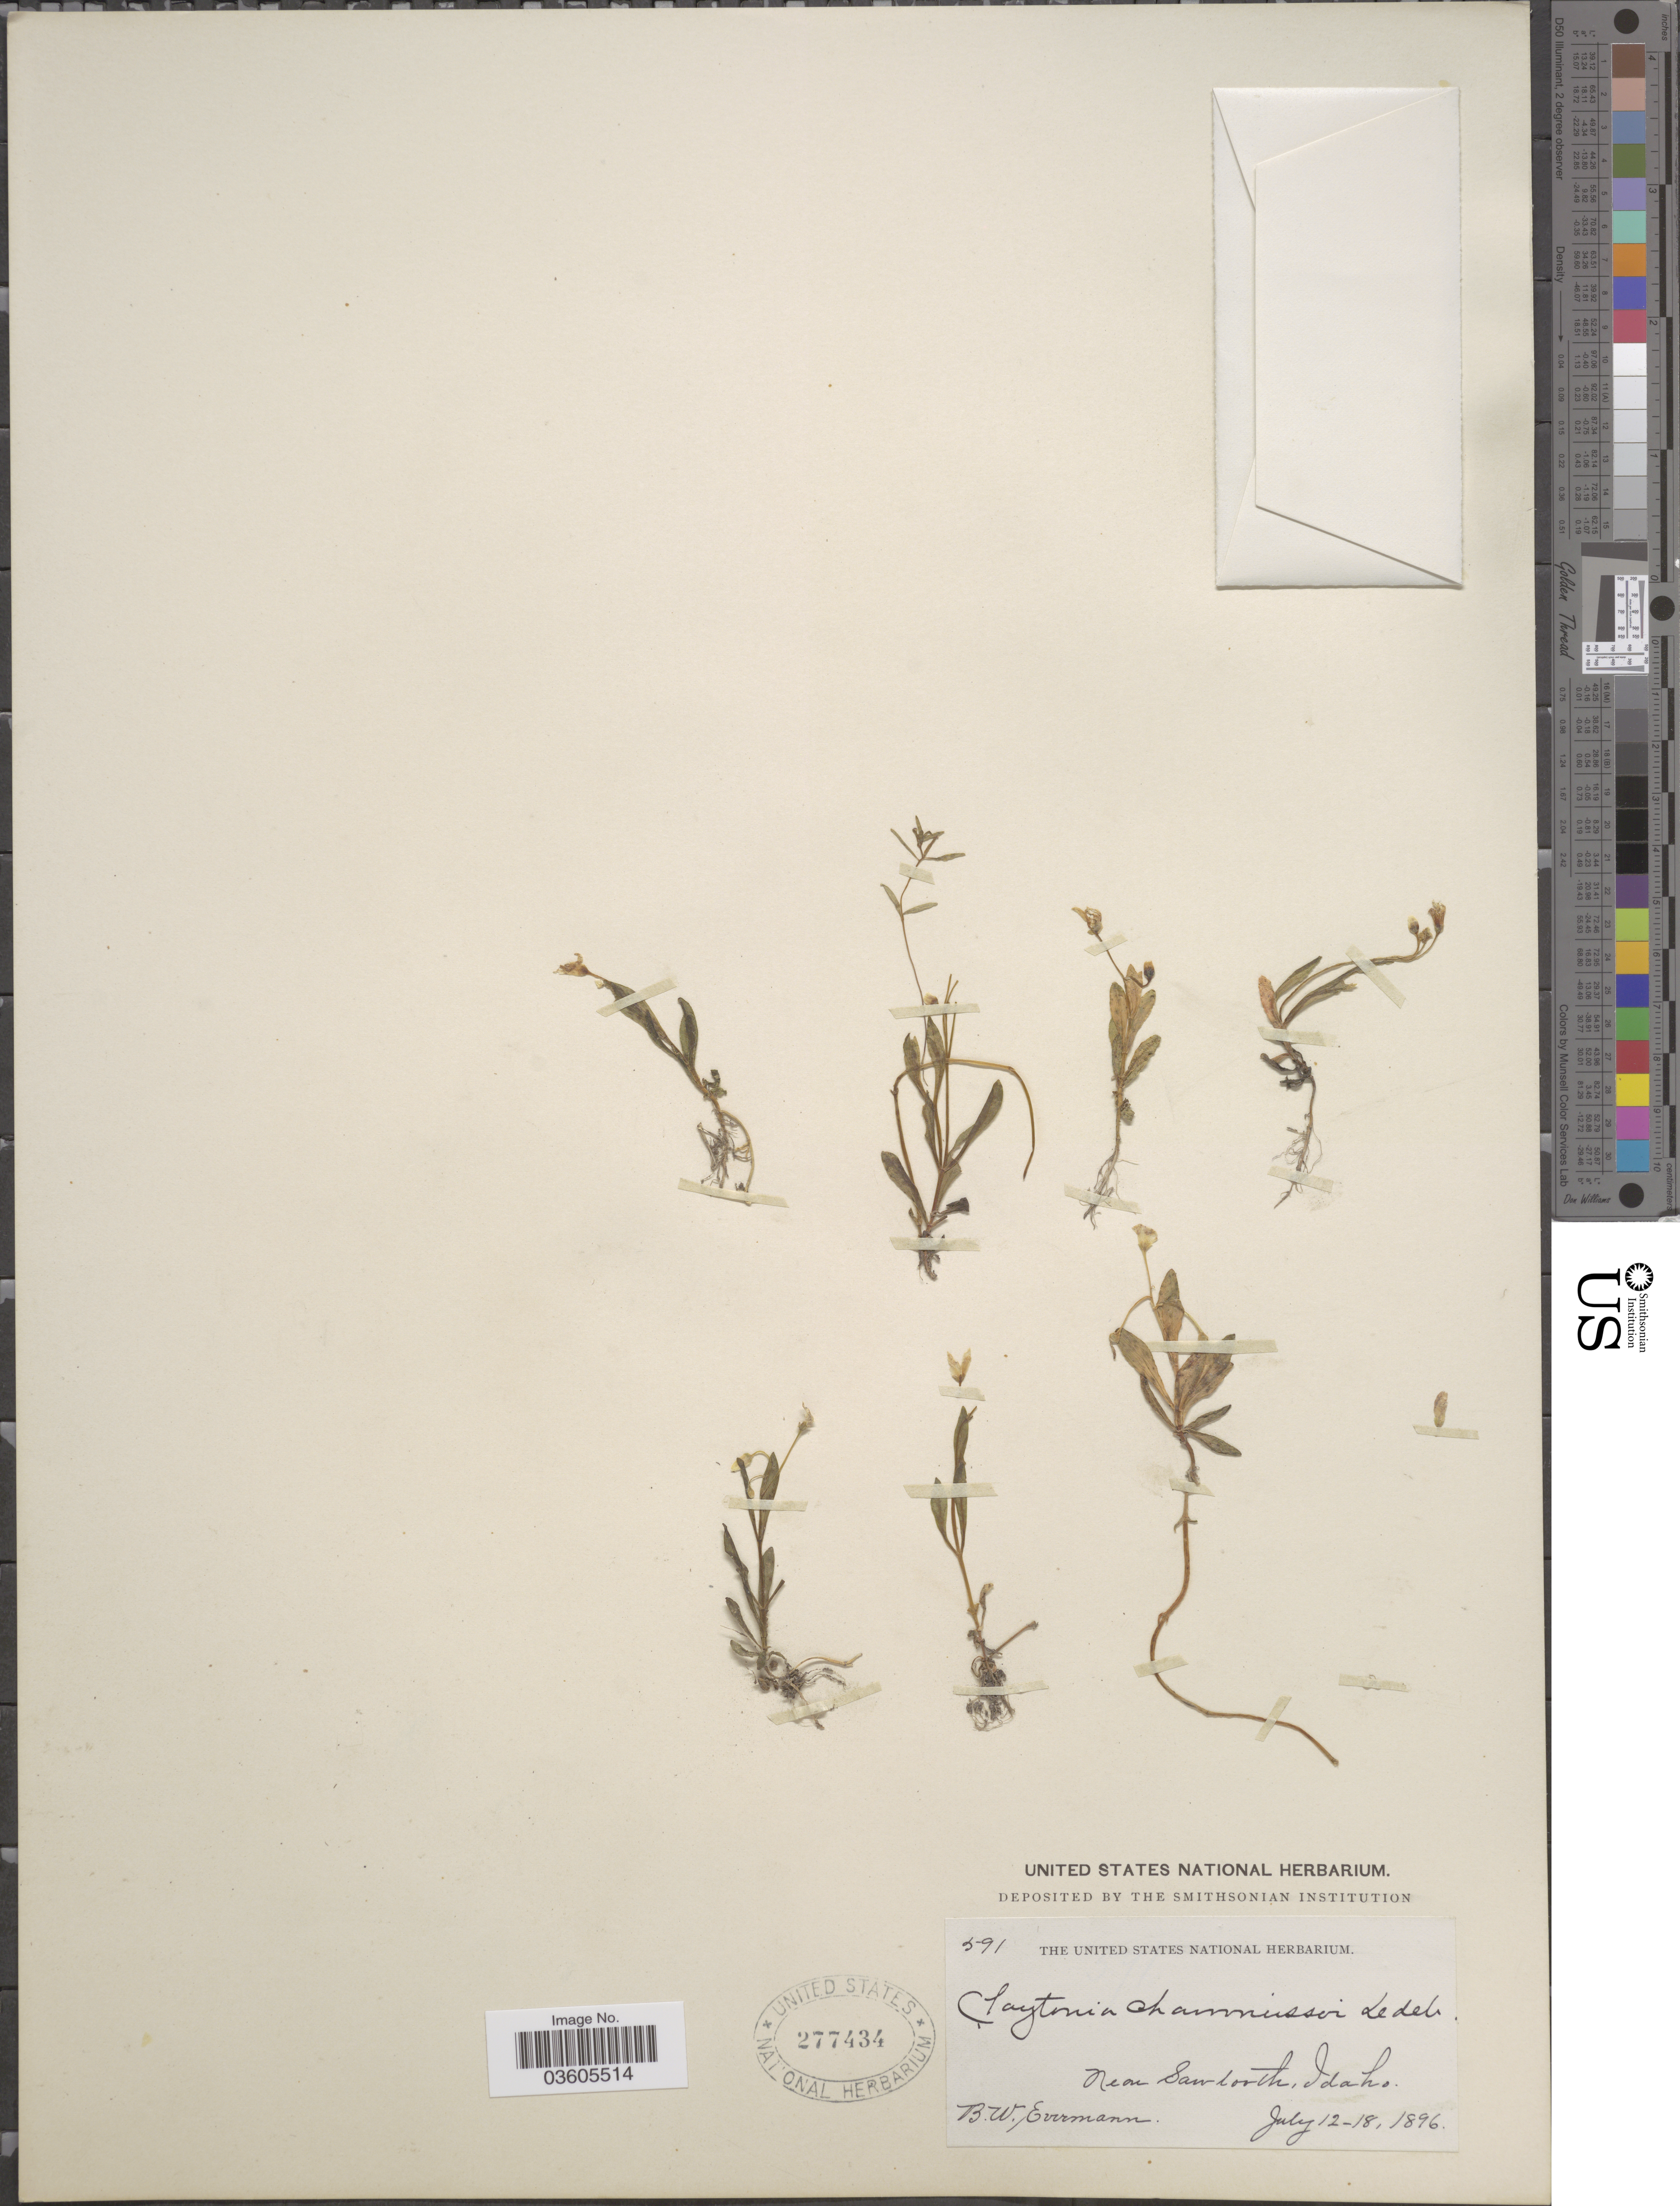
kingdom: Plantae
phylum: Tracheophyta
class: Magnoliopsida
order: Caryophyllales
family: Montiaceae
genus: Montia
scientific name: Montia chamissoi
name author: (Ledeb. ex Spreng.) Greene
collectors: B. W. Evermann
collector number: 591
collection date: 1896-07-12/1896-07-18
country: United States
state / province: Idaho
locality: Near Sawtooth.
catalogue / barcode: US 277434